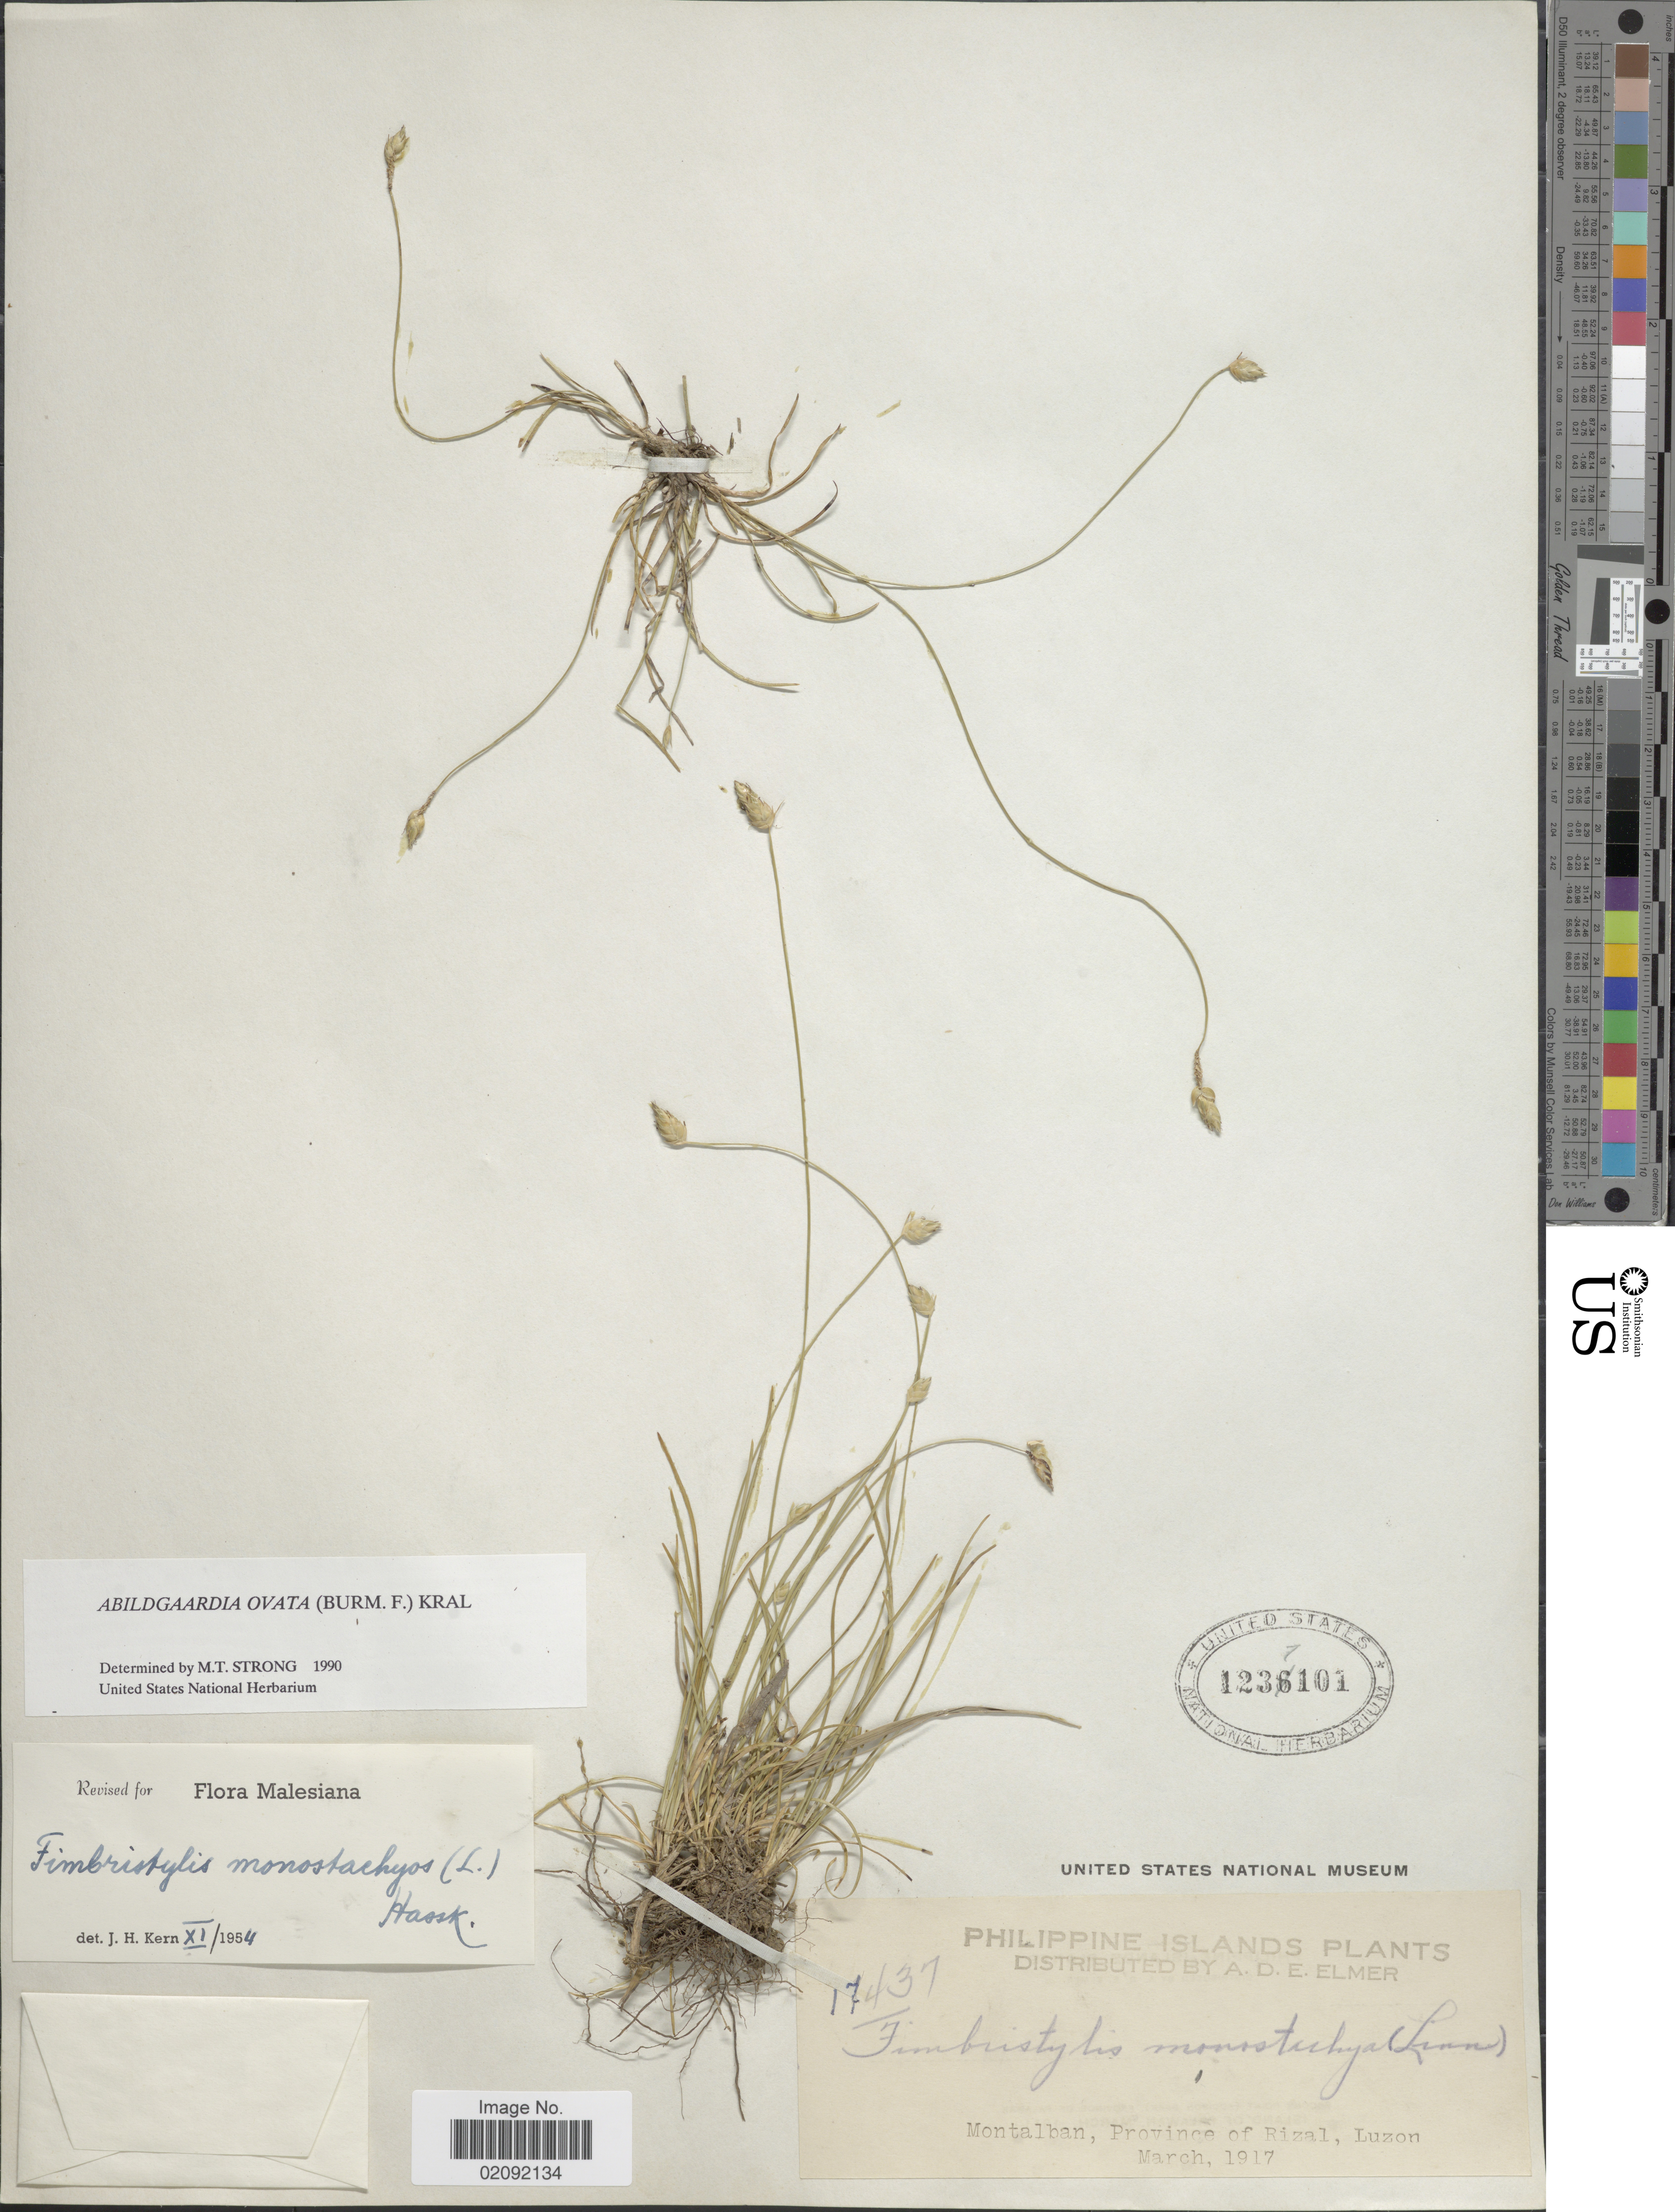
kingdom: Plantae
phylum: Tracheophyta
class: Liliopsida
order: Poales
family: Cyperaceae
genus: Abildgaardia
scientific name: Abildgaardia ovata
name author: (Burm. f.) Kral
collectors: A. D. E. Elmer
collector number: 17437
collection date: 1917-03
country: Philippines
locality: Montalban, Province of Rizal, Luzon.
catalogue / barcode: US 1237101